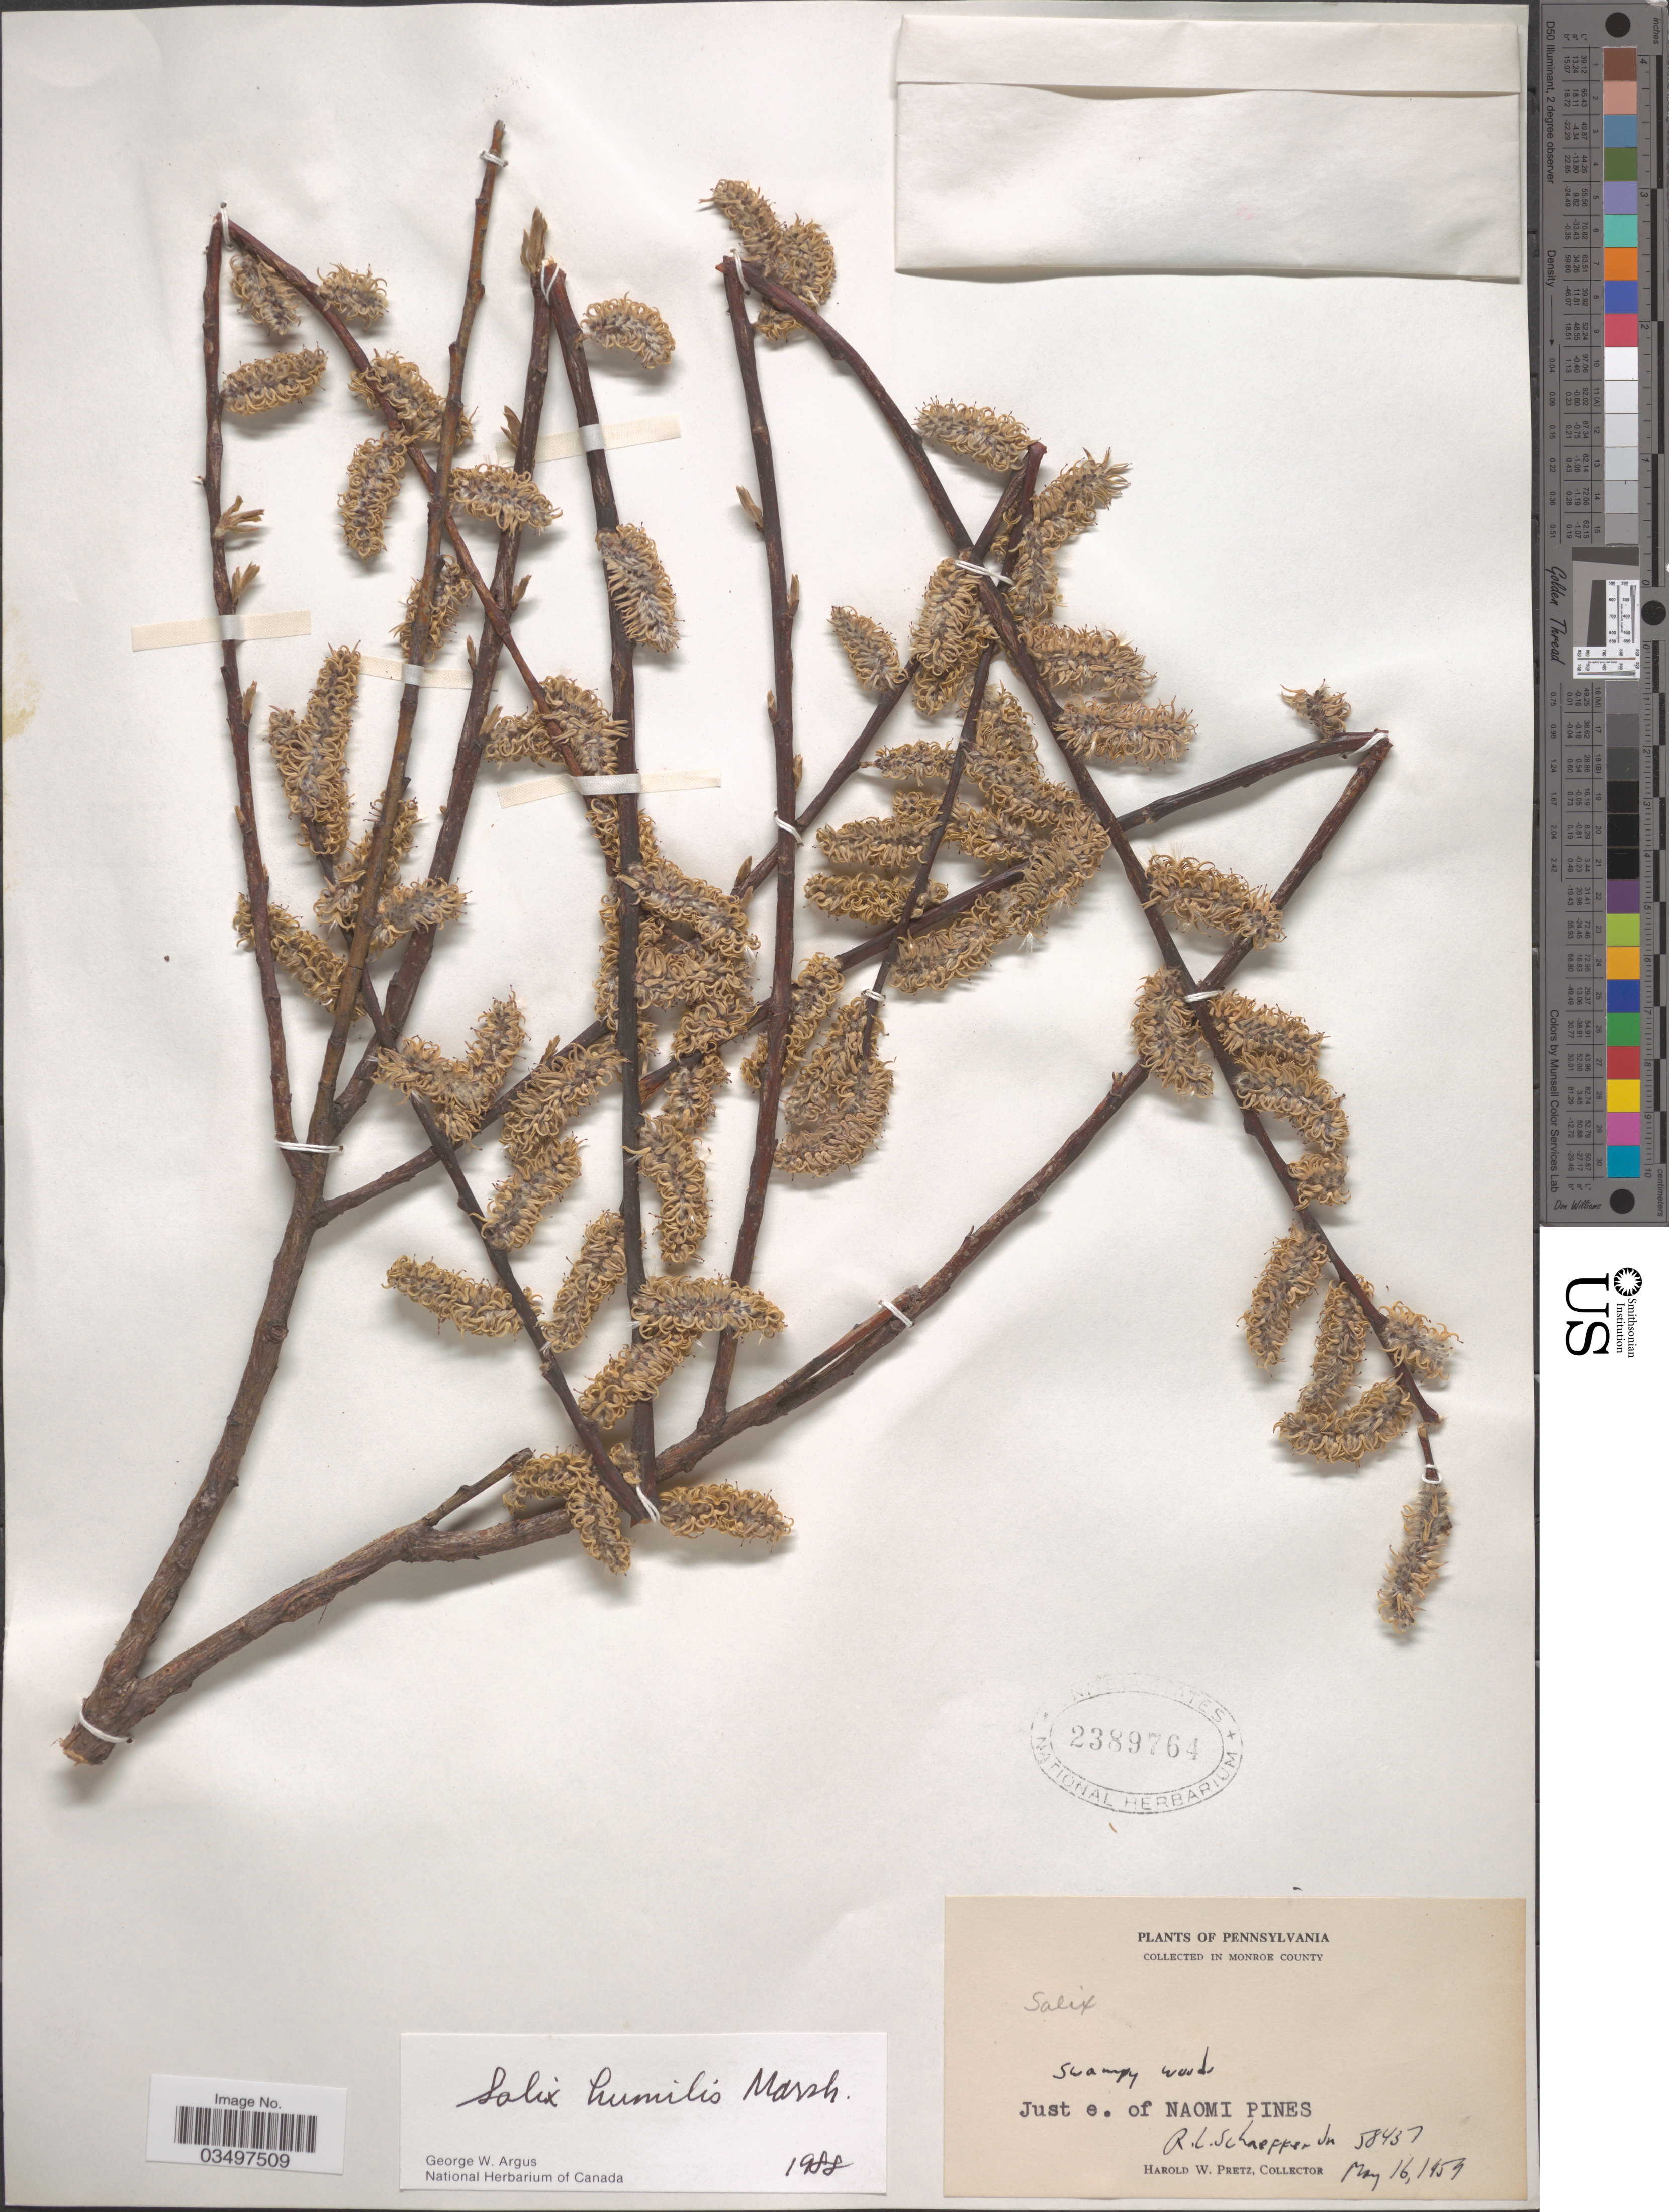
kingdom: Plantae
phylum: Tracheophyta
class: Magnoliopsida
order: Malpighiales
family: Salicaceae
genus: Salix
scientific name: Salix humilis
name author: Marshall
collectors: H. W. Pretz & R. L. Schaeffer Jr.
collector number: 58437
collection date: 1959-05-16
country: United States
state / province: Pennsylvania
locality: In Monroe County. Just e. of Naomi Pines.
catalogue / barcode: US 2389764